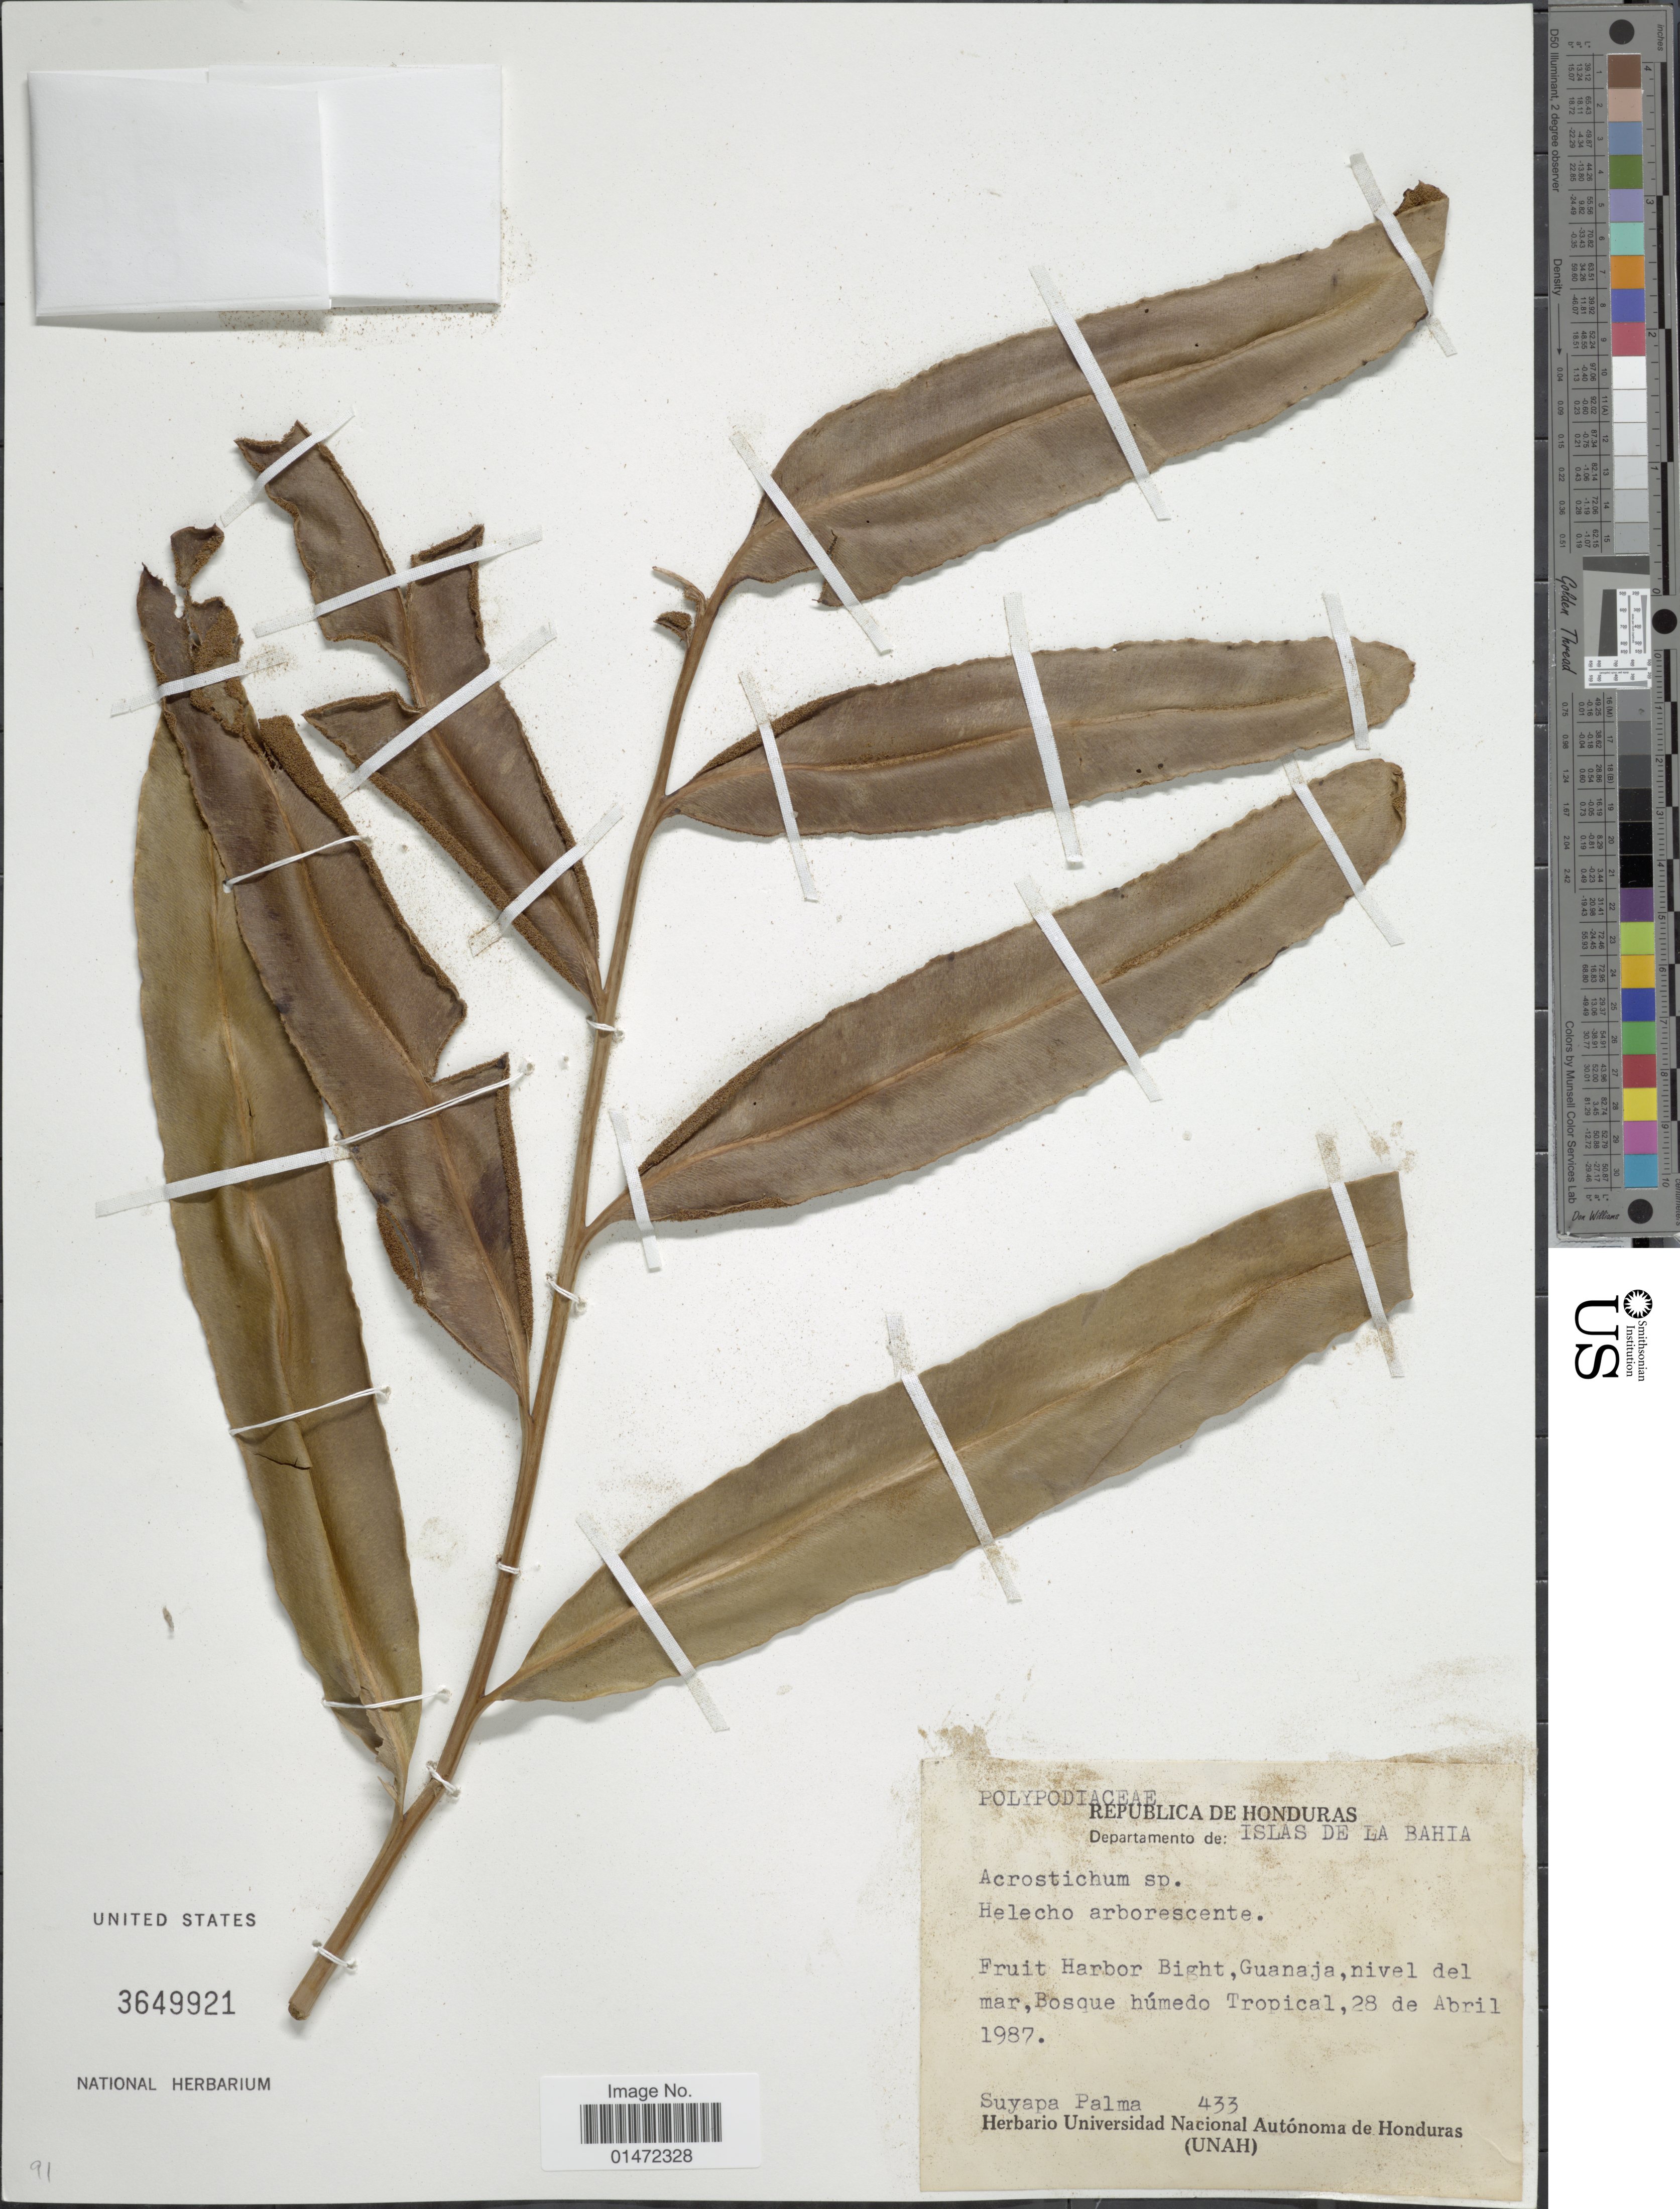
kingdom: Plantae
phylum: Tracheophyta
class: Polypodiopsida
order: Polypodiales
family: Pteridaceae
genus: Acrostichum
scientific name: Acrostichum aureum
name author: L.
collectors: S. Palma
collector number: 433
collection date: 1987-04-28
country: Honduras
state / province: Islas de la Bahía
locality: Fruit Harbor Bight, Guanaja, nivel del mar, Bosque húmedo Tropical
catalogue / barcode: US 3649921